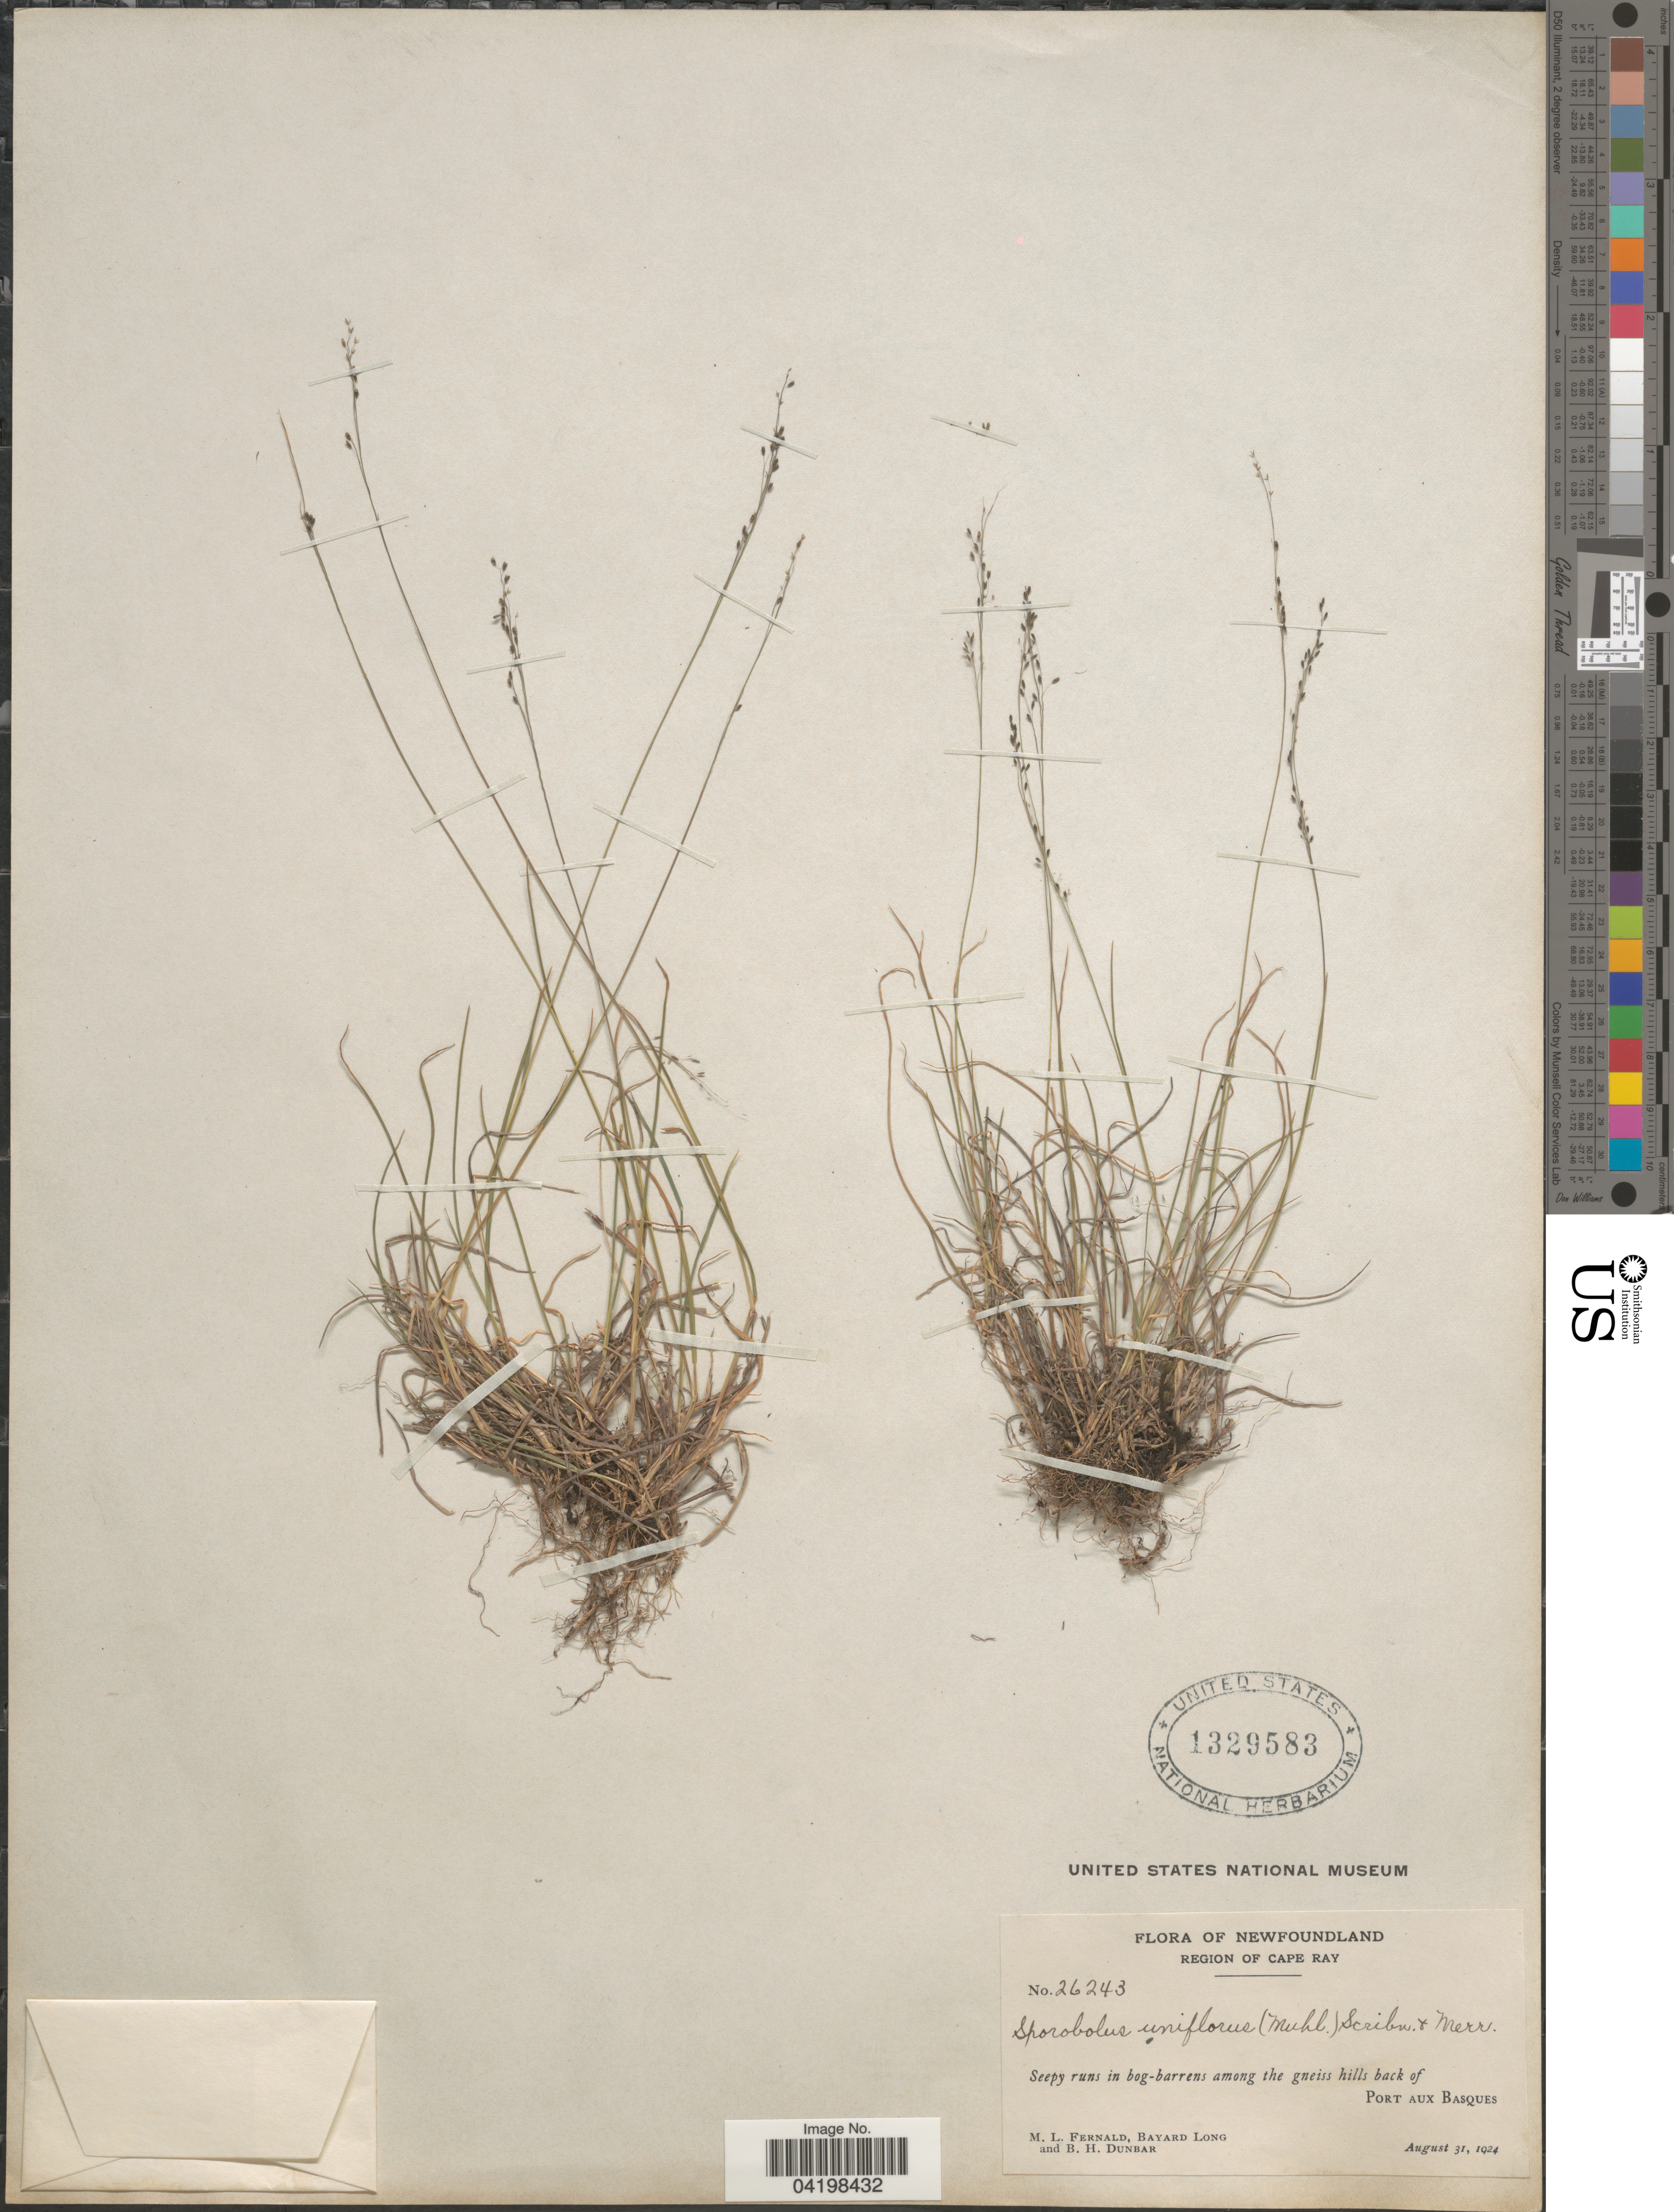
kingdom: Plantae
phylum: Tracheophyta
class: Liliopsida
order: Poales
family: Poaceae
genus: Muhlenbergia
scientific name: Muhlenbergia uniflora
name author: (Muhl.) Fernald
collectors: M. L. Fernald, B. Long & B. Dunbar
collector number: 26243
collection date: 1924-08-31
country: Canada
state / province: Newfoundland and Labrador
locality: Region of Cape Ray. Seepy runs in bog-barrens among the gneiss hills back of Port aux Basques.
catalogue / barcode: US 1329583